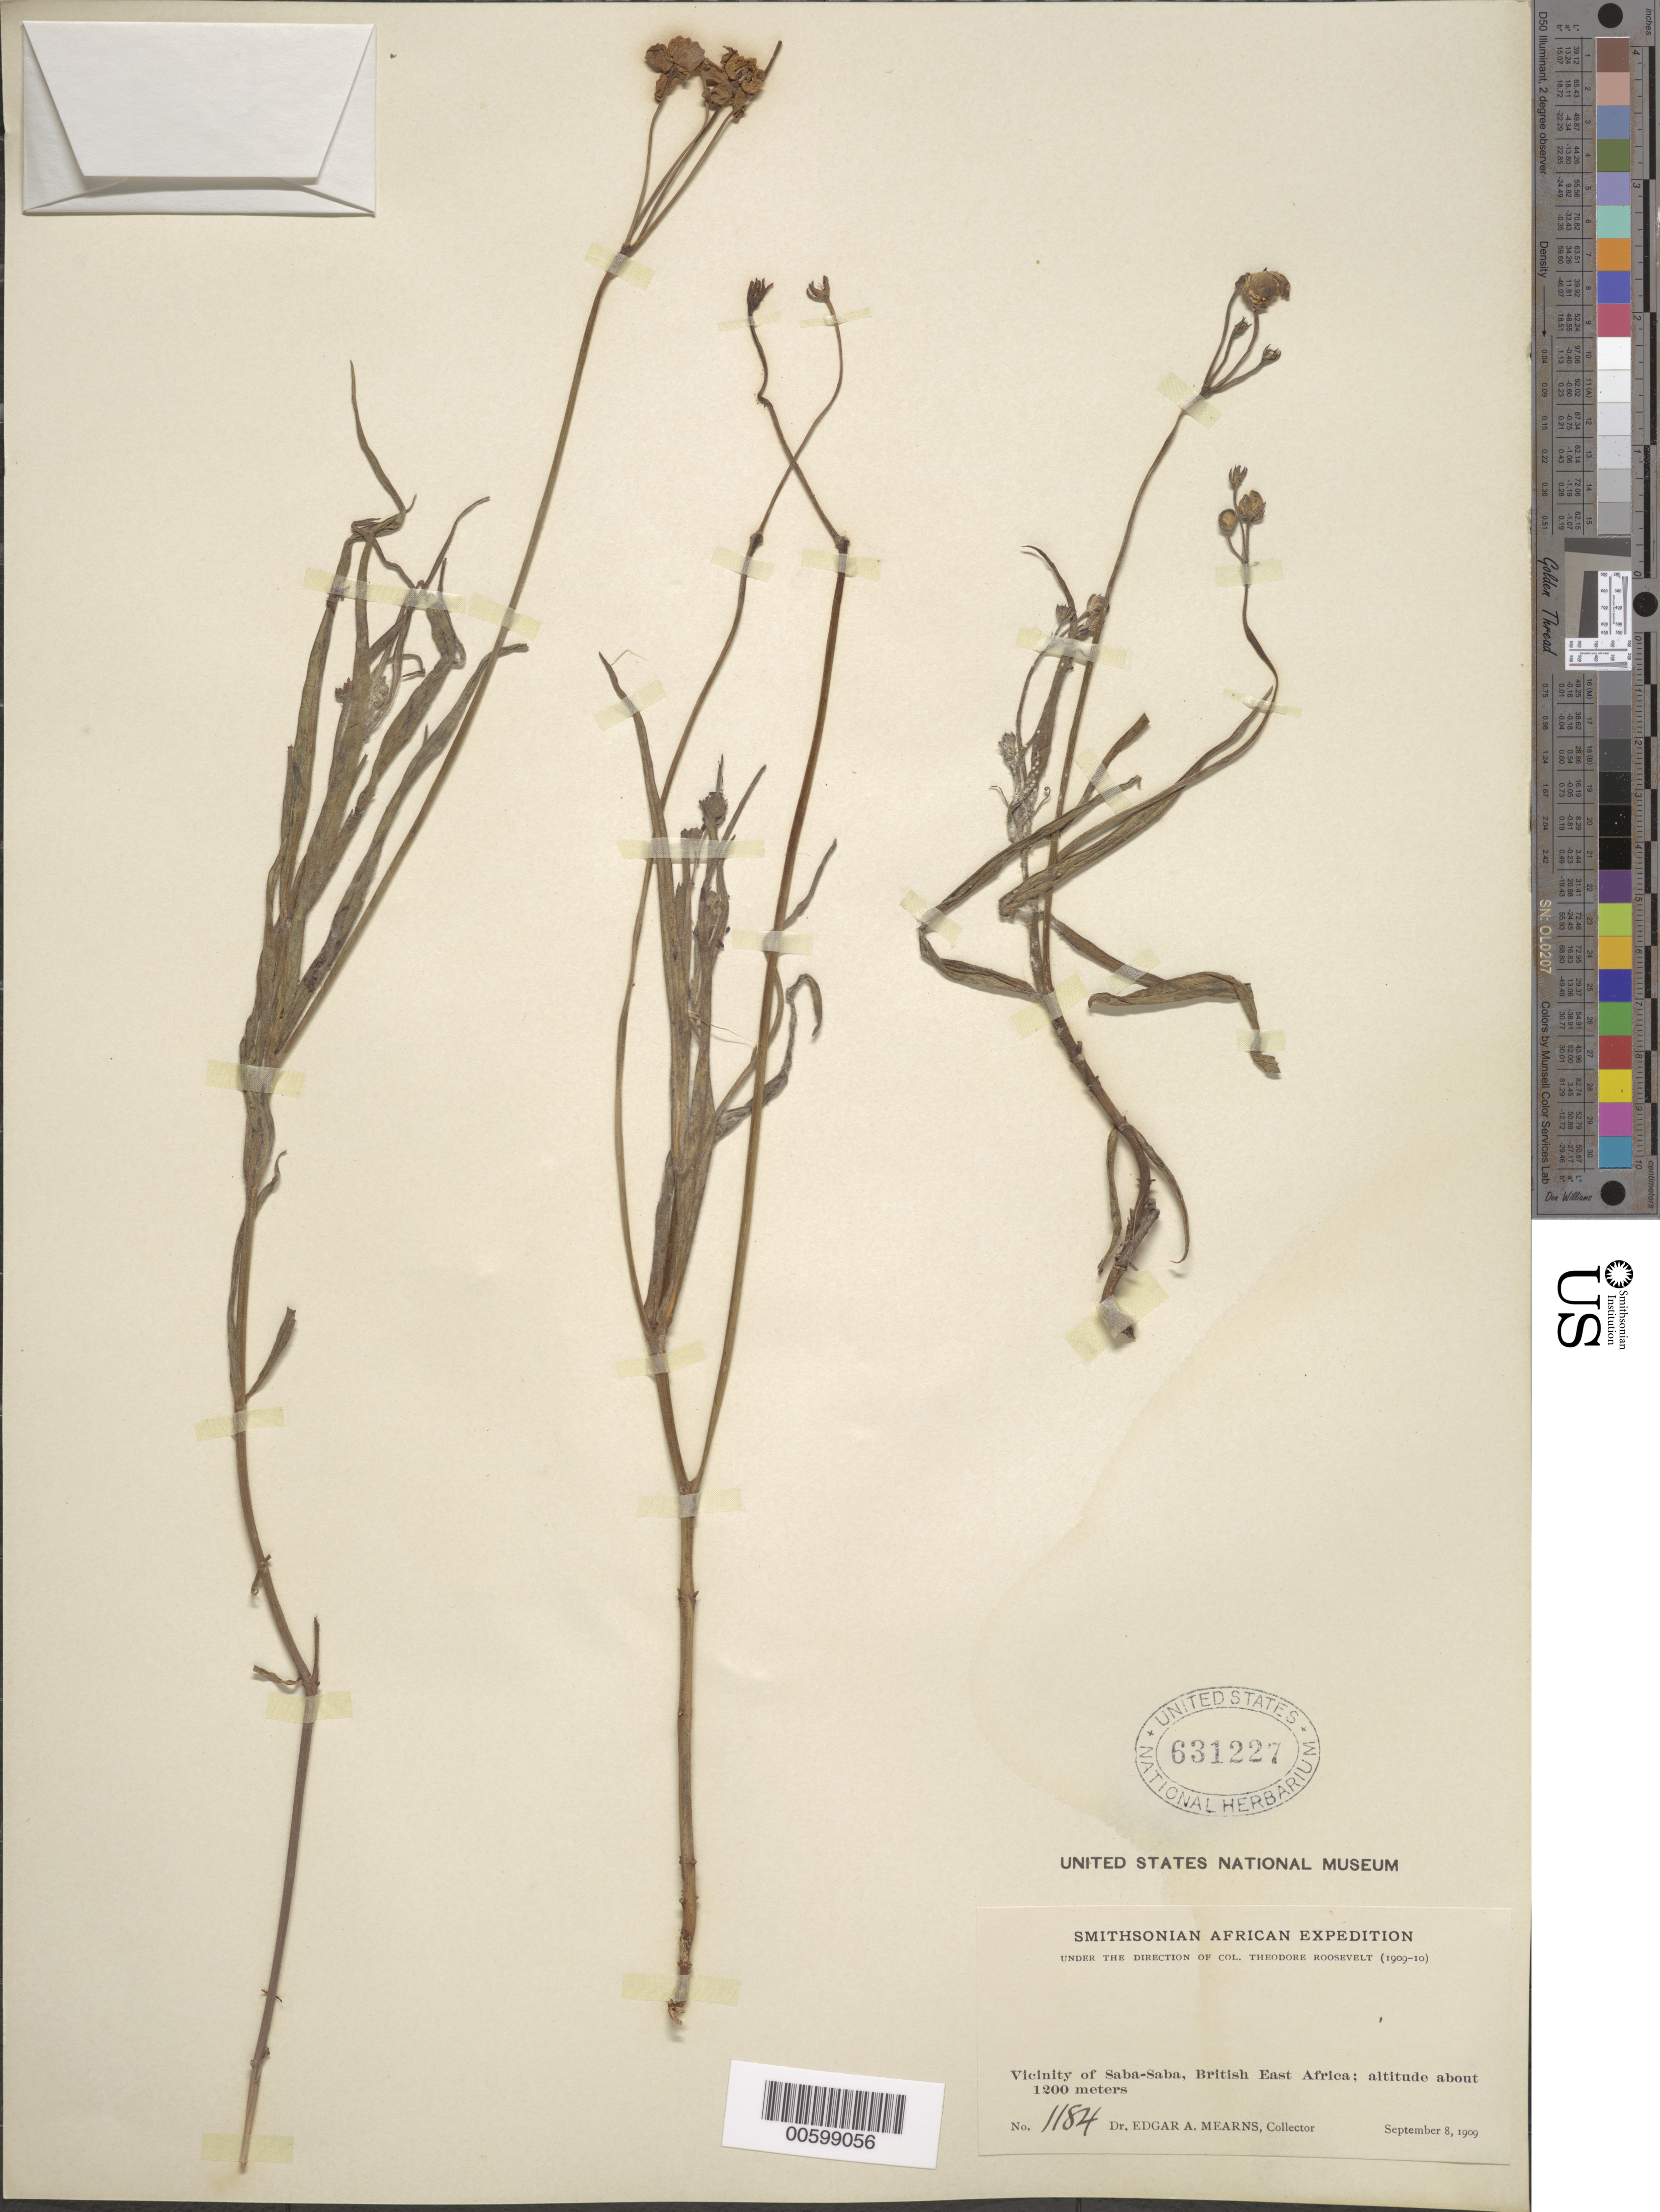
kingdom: Plantae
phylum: Tracheophyta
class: Magnoliopsida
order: Gentianales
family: Apocynaceae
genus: Matelea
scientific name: Matelea stenopetala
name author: Sandwith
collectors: E. A. Mearns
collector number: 1184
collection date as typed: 08 Sep 1909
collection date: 1909-09-08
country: Kenya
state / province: Murang'a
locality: Vicinity of Saba Saba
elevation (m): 1200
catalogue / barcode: US 631227